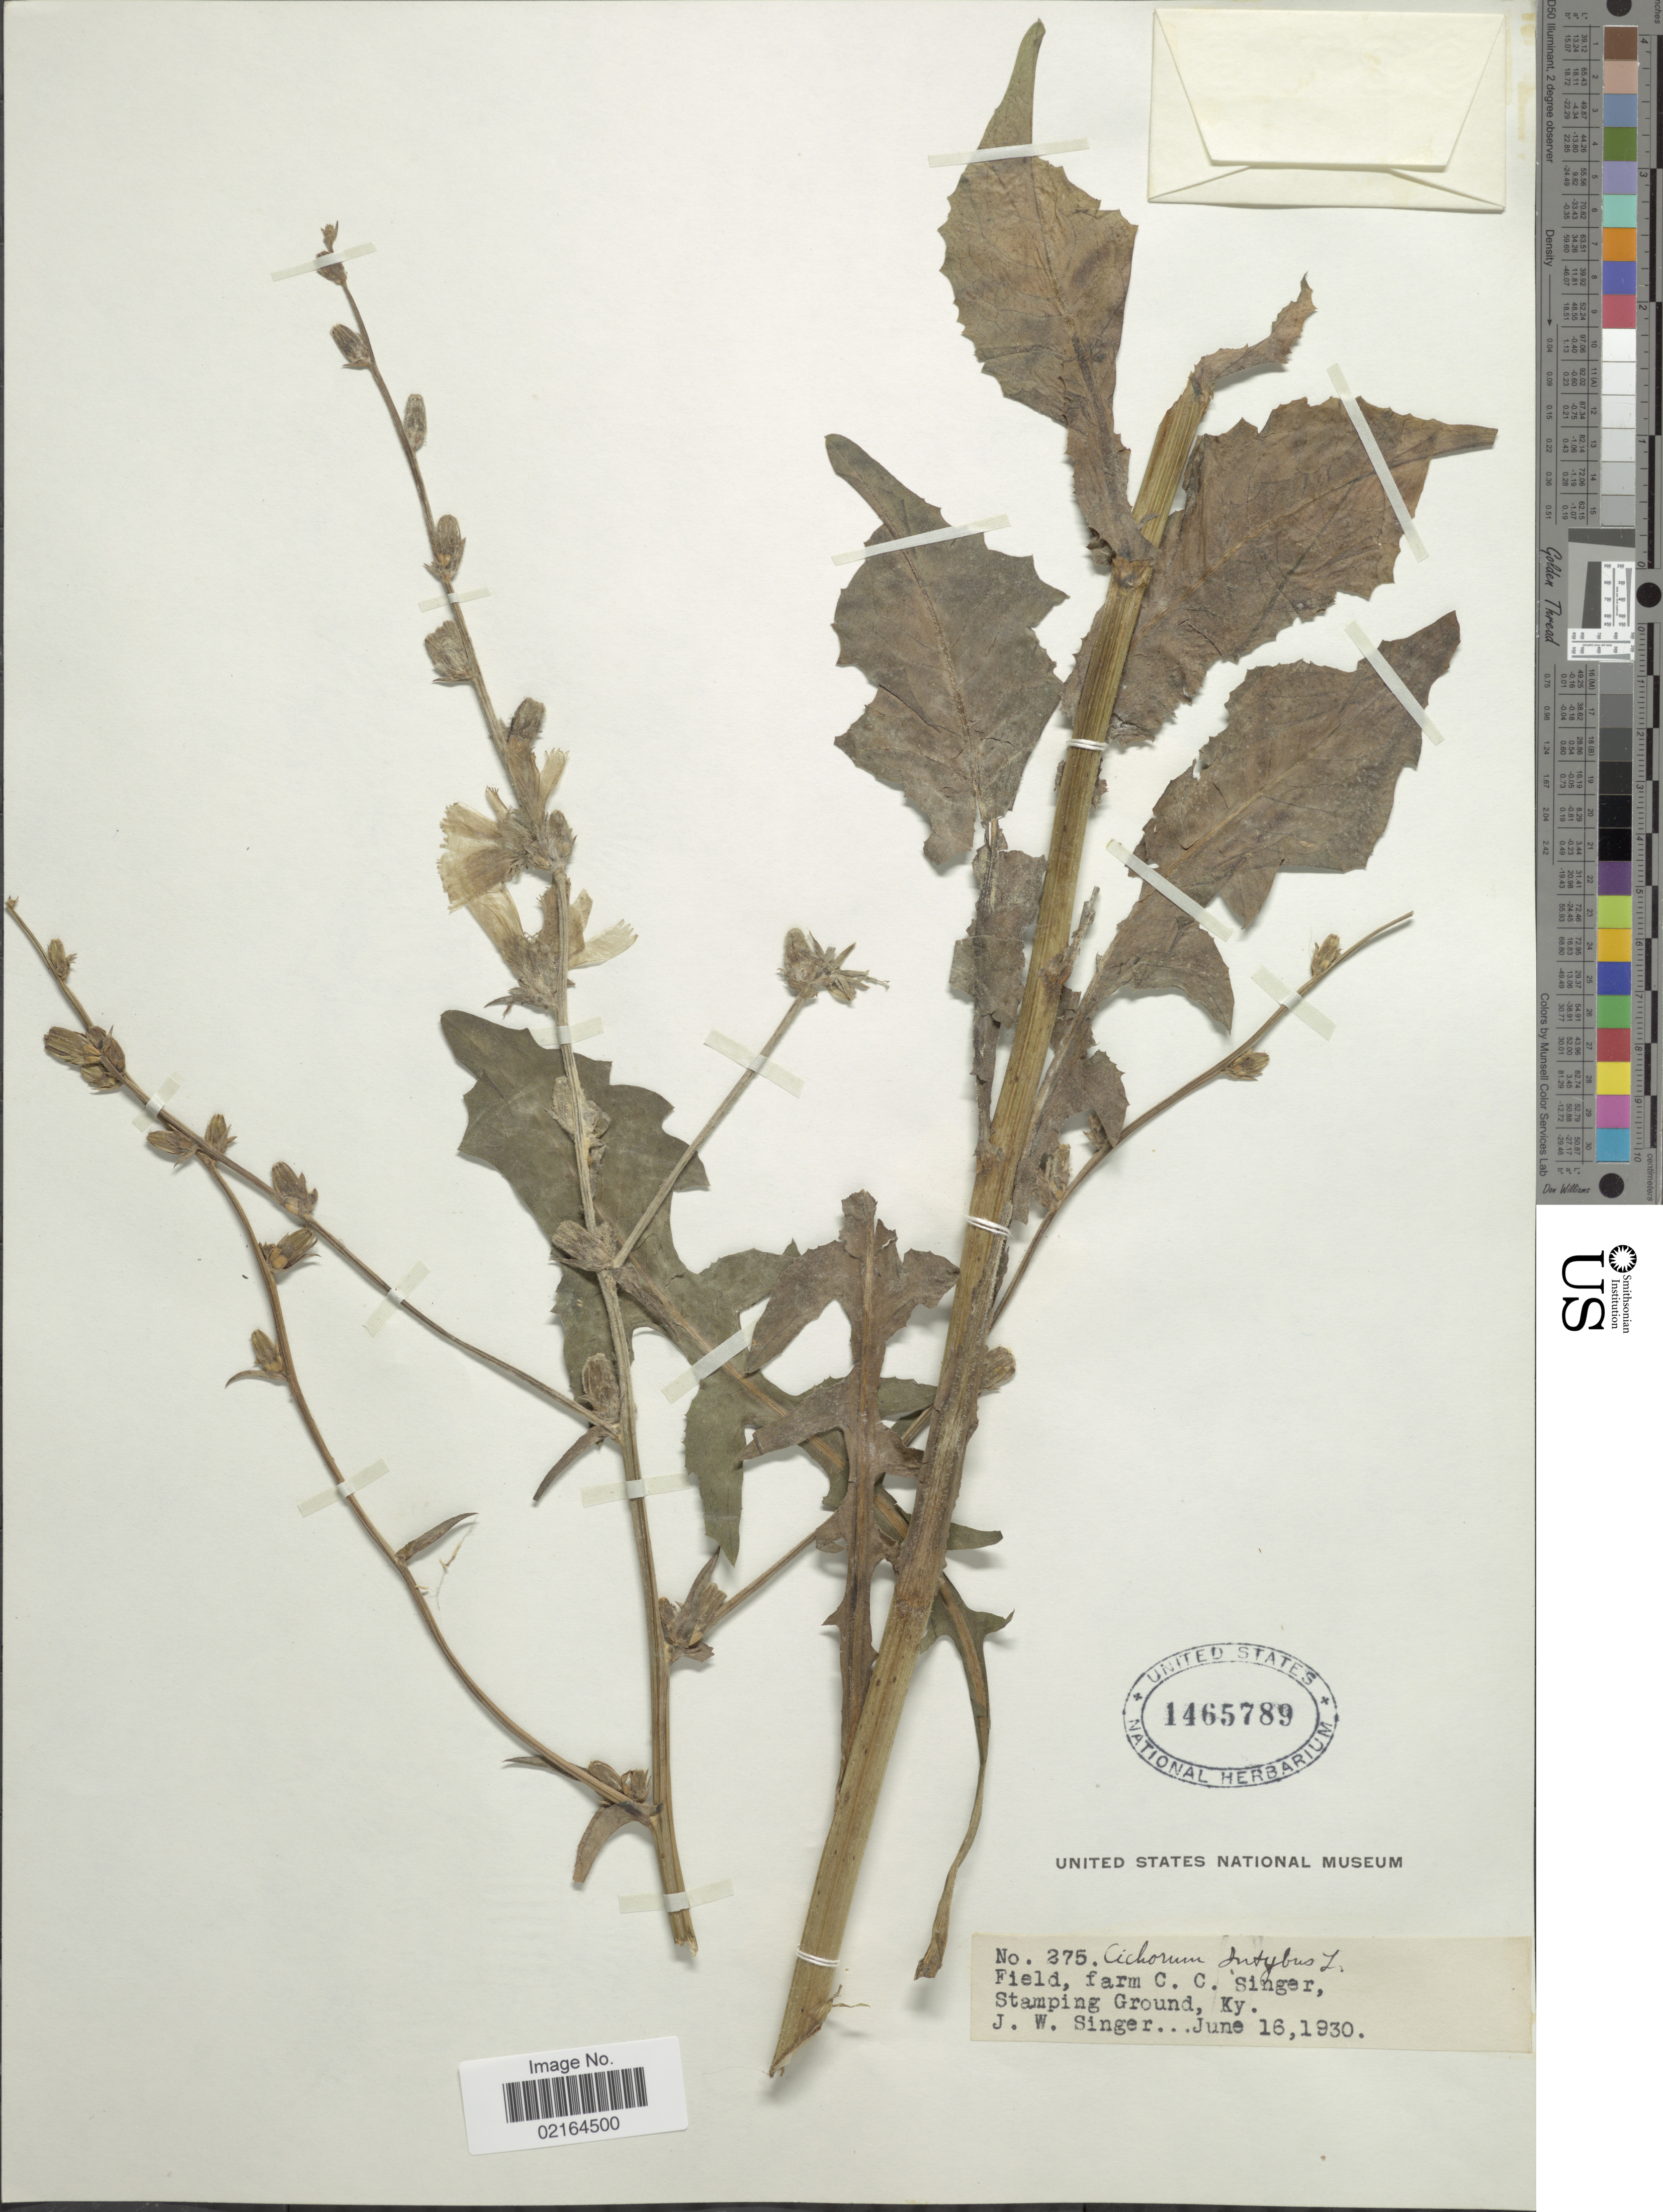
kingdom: Plantae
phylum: Tracheophyta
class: Magnoliopsida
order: Asterales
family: Asteraceae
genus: Cichorium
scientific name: Cichorium intybus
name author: L.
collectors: J. EW. Singer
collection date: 1930-06-16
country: United States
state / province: Kentucky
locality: Field, Farm C. C. Singer, Stamping ground, Ky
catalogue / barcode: US 1465789